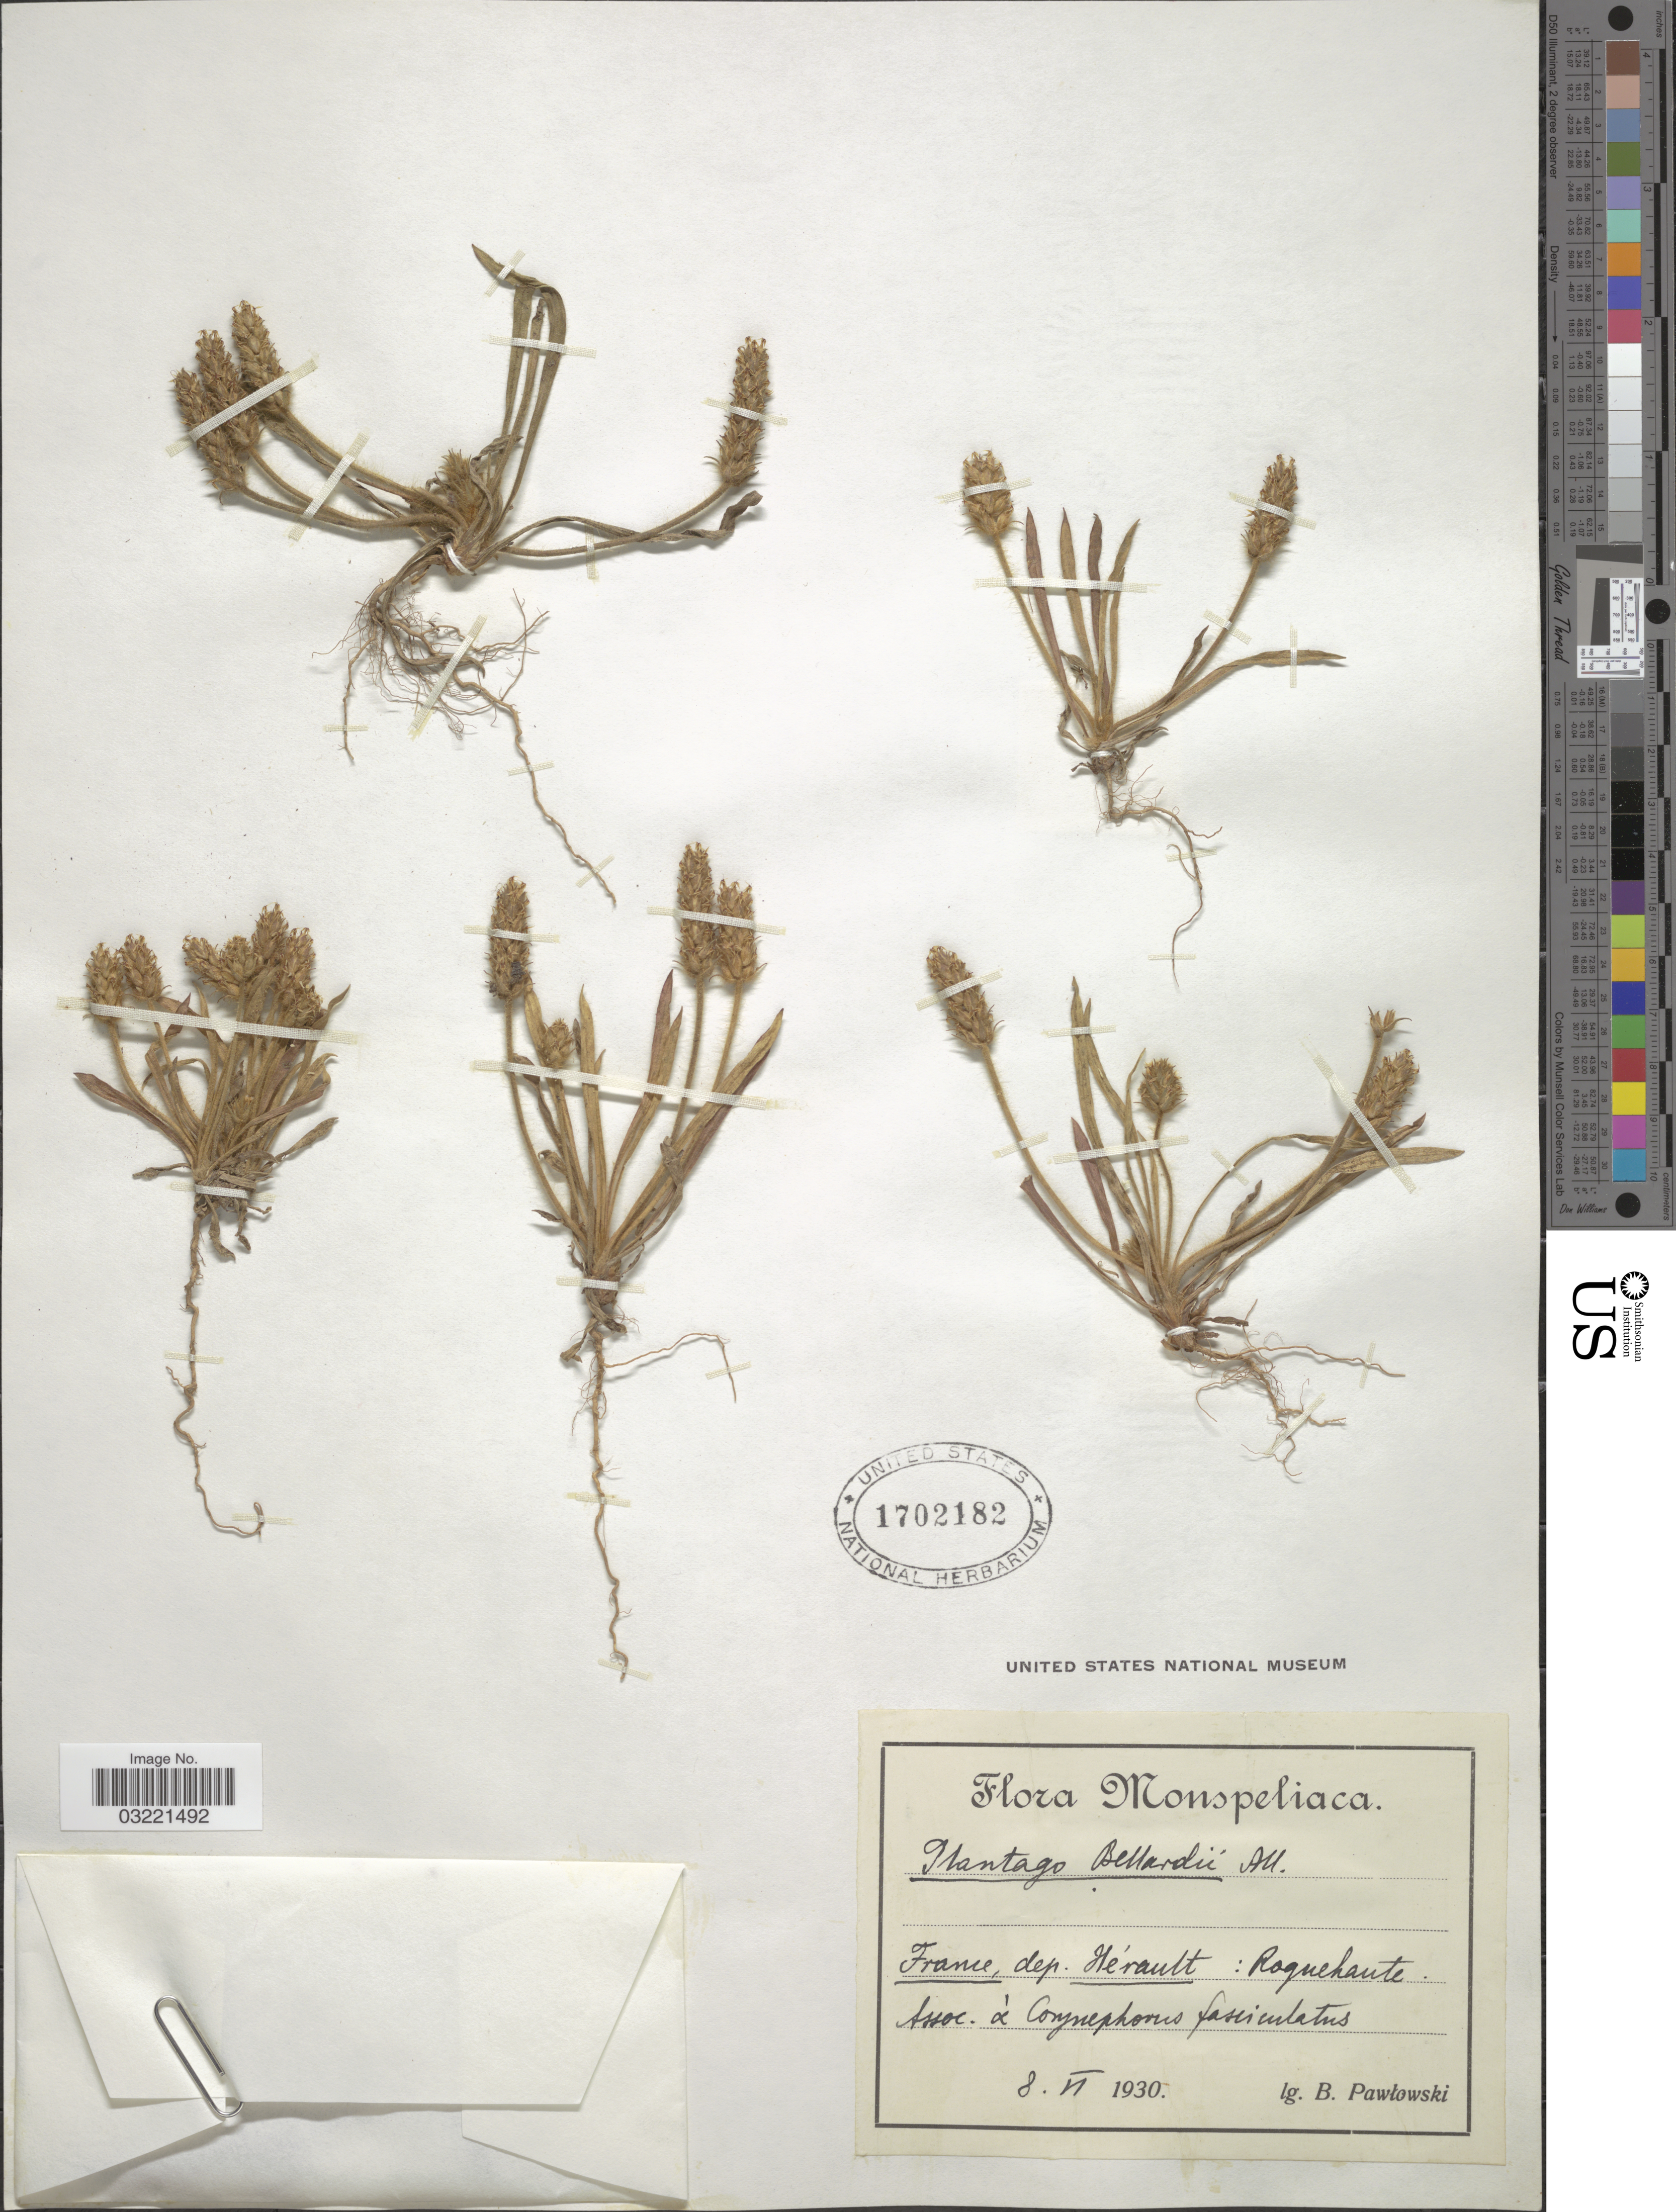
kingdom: Plantae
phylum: Tracheophyta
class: Magnoliopsida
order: Lamiales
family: Plantaginaceae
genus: Plantago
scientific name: Plantago bellardi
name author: All.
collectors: B. Pawlowski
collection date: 1930-06-08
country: France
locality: Monspeliaca. Dep. Hérault: Roquehaute.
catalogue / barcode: US 1702182